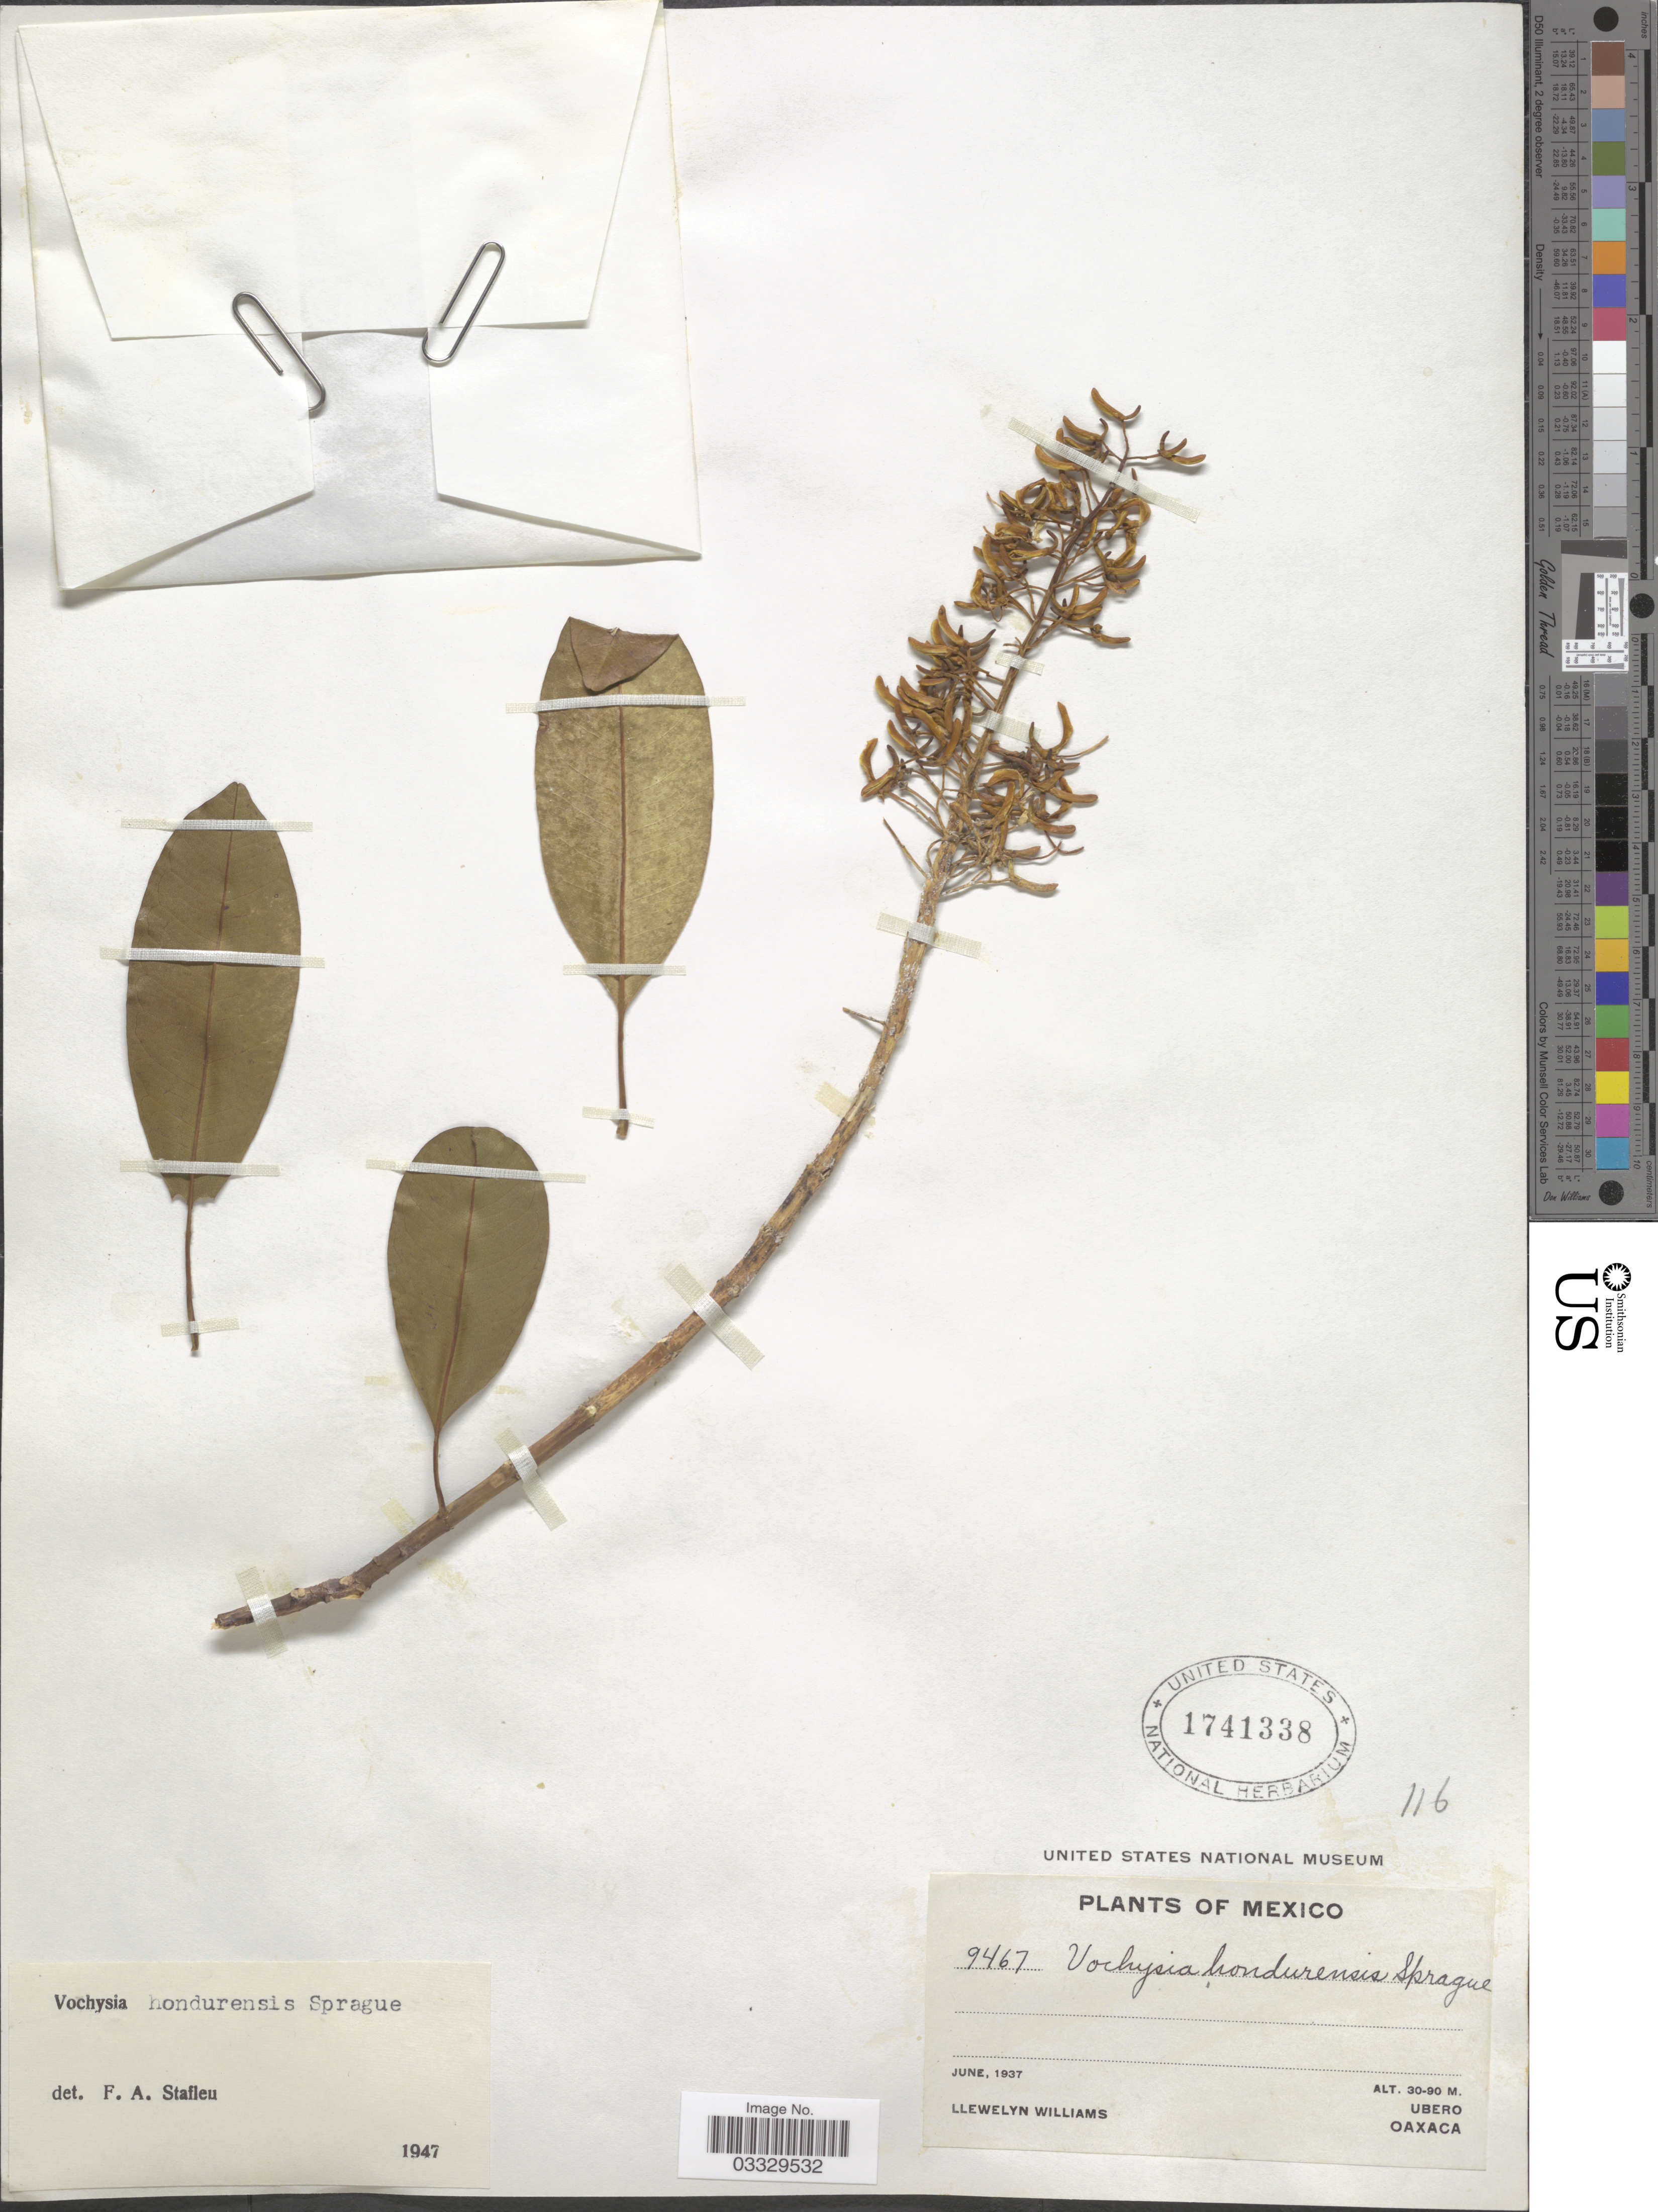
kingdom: Plantae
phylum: Tracheophyta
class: Magnoliopsida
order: Myrtales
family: Vochysiaceae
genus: Vochysia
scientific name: Vochysia hondurensis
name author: Sprague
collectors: Ll. Williams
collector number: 9467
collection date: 1937-06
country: Mexico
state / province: Oaxaca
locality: Ubero.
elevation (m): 30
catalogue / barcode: US 1741338